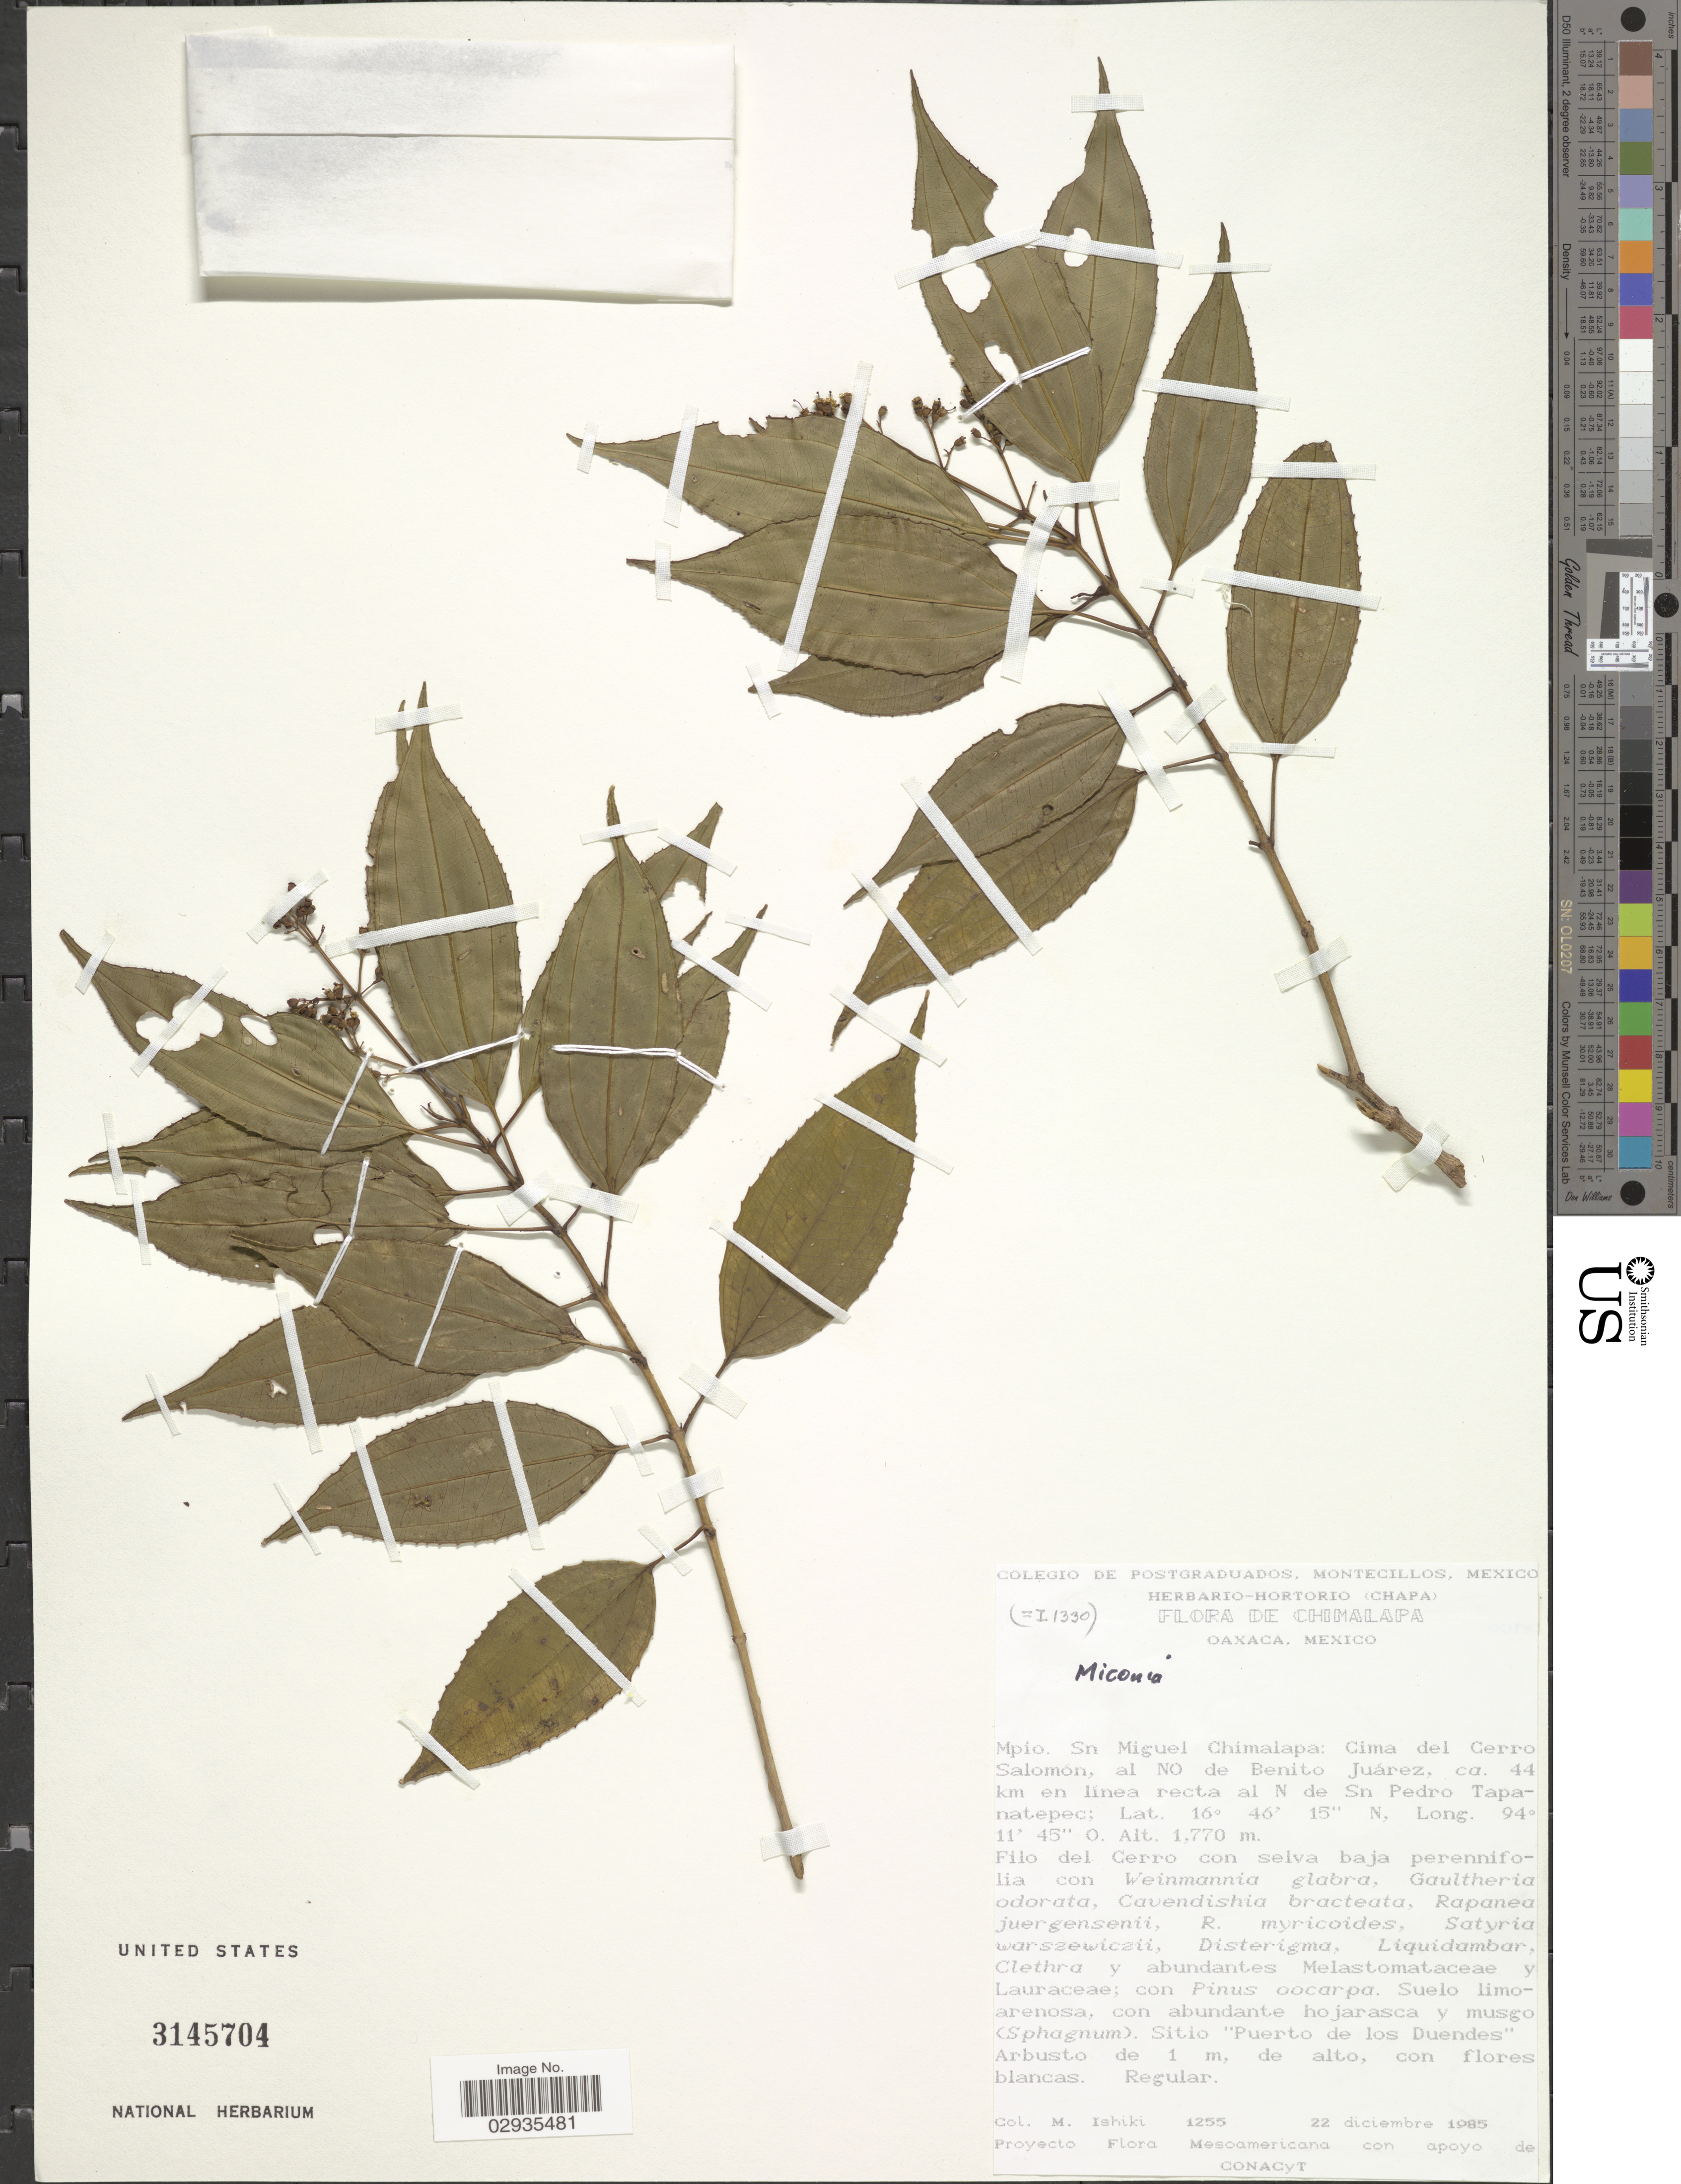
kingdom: Plantae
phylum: Tracheophyta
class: Magnoliopsida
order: Myrtales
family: Melastomataceae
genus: Miconia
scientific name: Miconia sp.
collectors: M. Ishiki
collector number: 1255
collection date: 1985-12-22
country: Mexico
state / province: Oaxaca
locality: Chimalapa, Mpio. Sn Miguel Chimalapa, Cima del Cerro Salomon, al NO de Benito Juárez, ca. 44 km en línea recta al N de Sn Pedro Tapanatepec.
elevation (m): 1770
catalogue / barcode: US 3145704